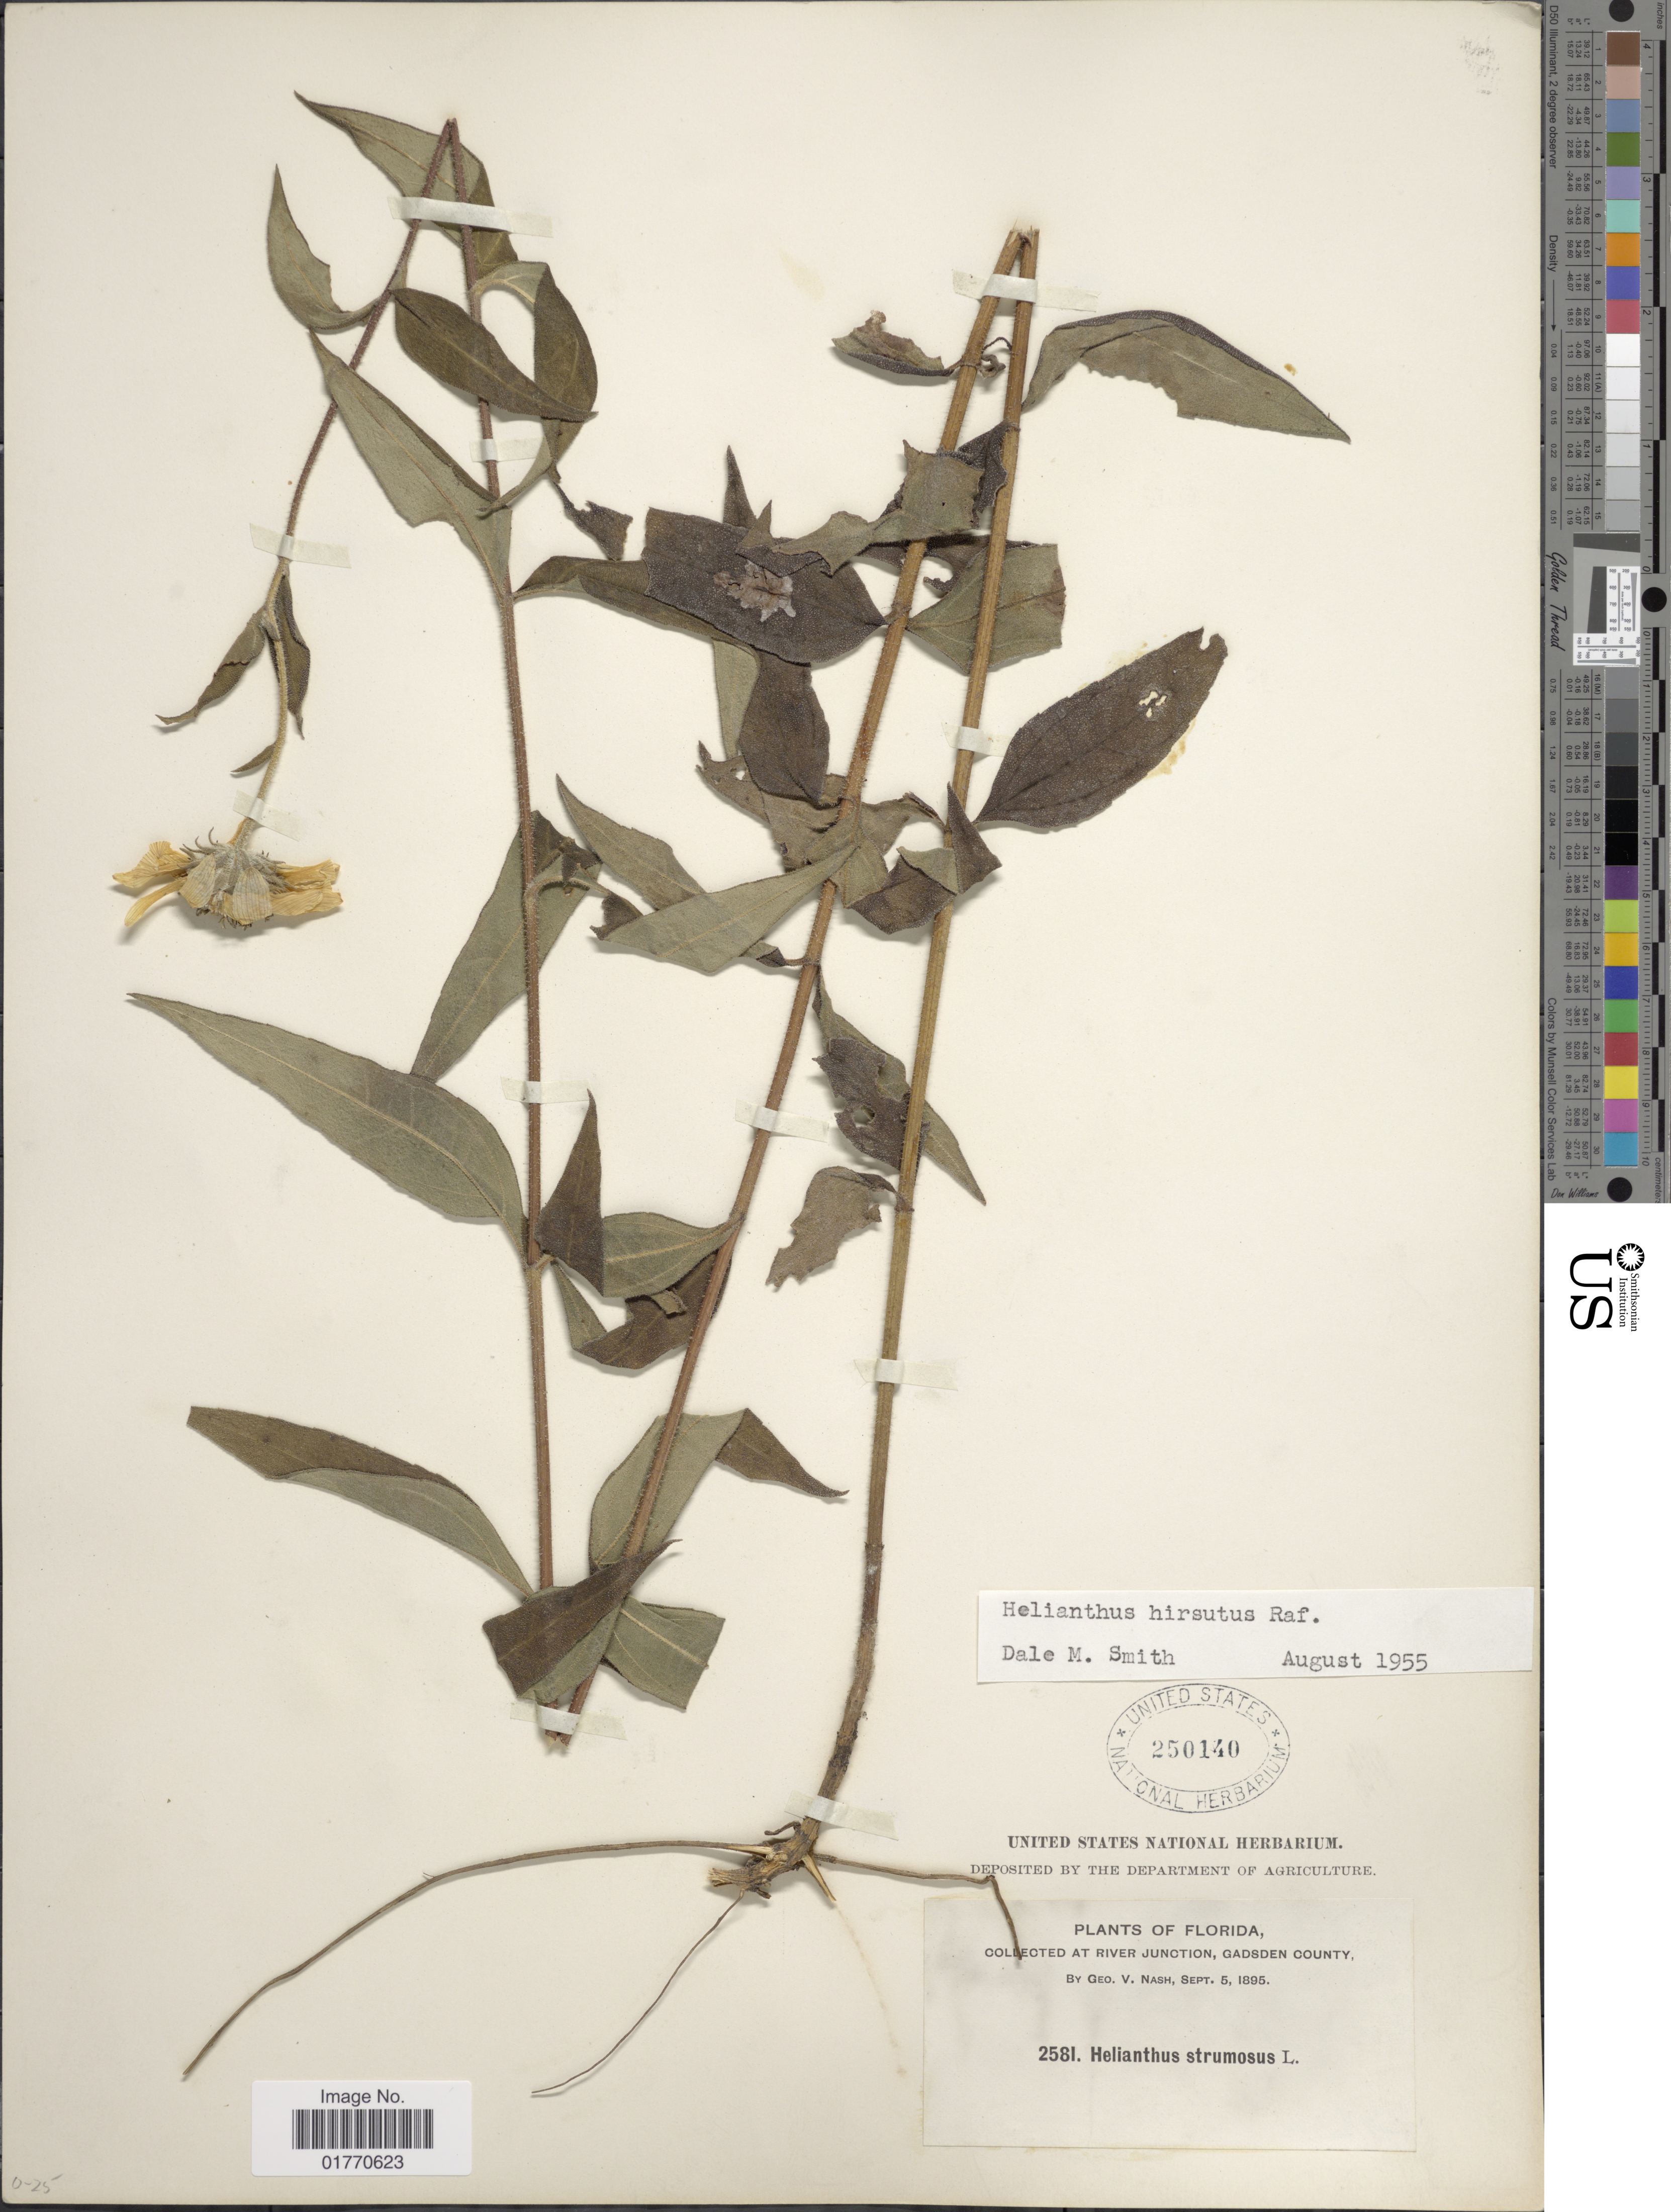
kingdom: Plantae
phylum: Tracheophyta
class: Magnoliopsida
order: Asterales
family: Asteraceae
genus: Helianthus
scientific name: Helianthus hirsutus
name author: Raf.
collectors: G. V. Nash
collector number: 2581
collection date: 1895-09-05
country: United States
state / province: Florida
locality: At River junction, Gadsen County.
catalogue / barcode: US 250140